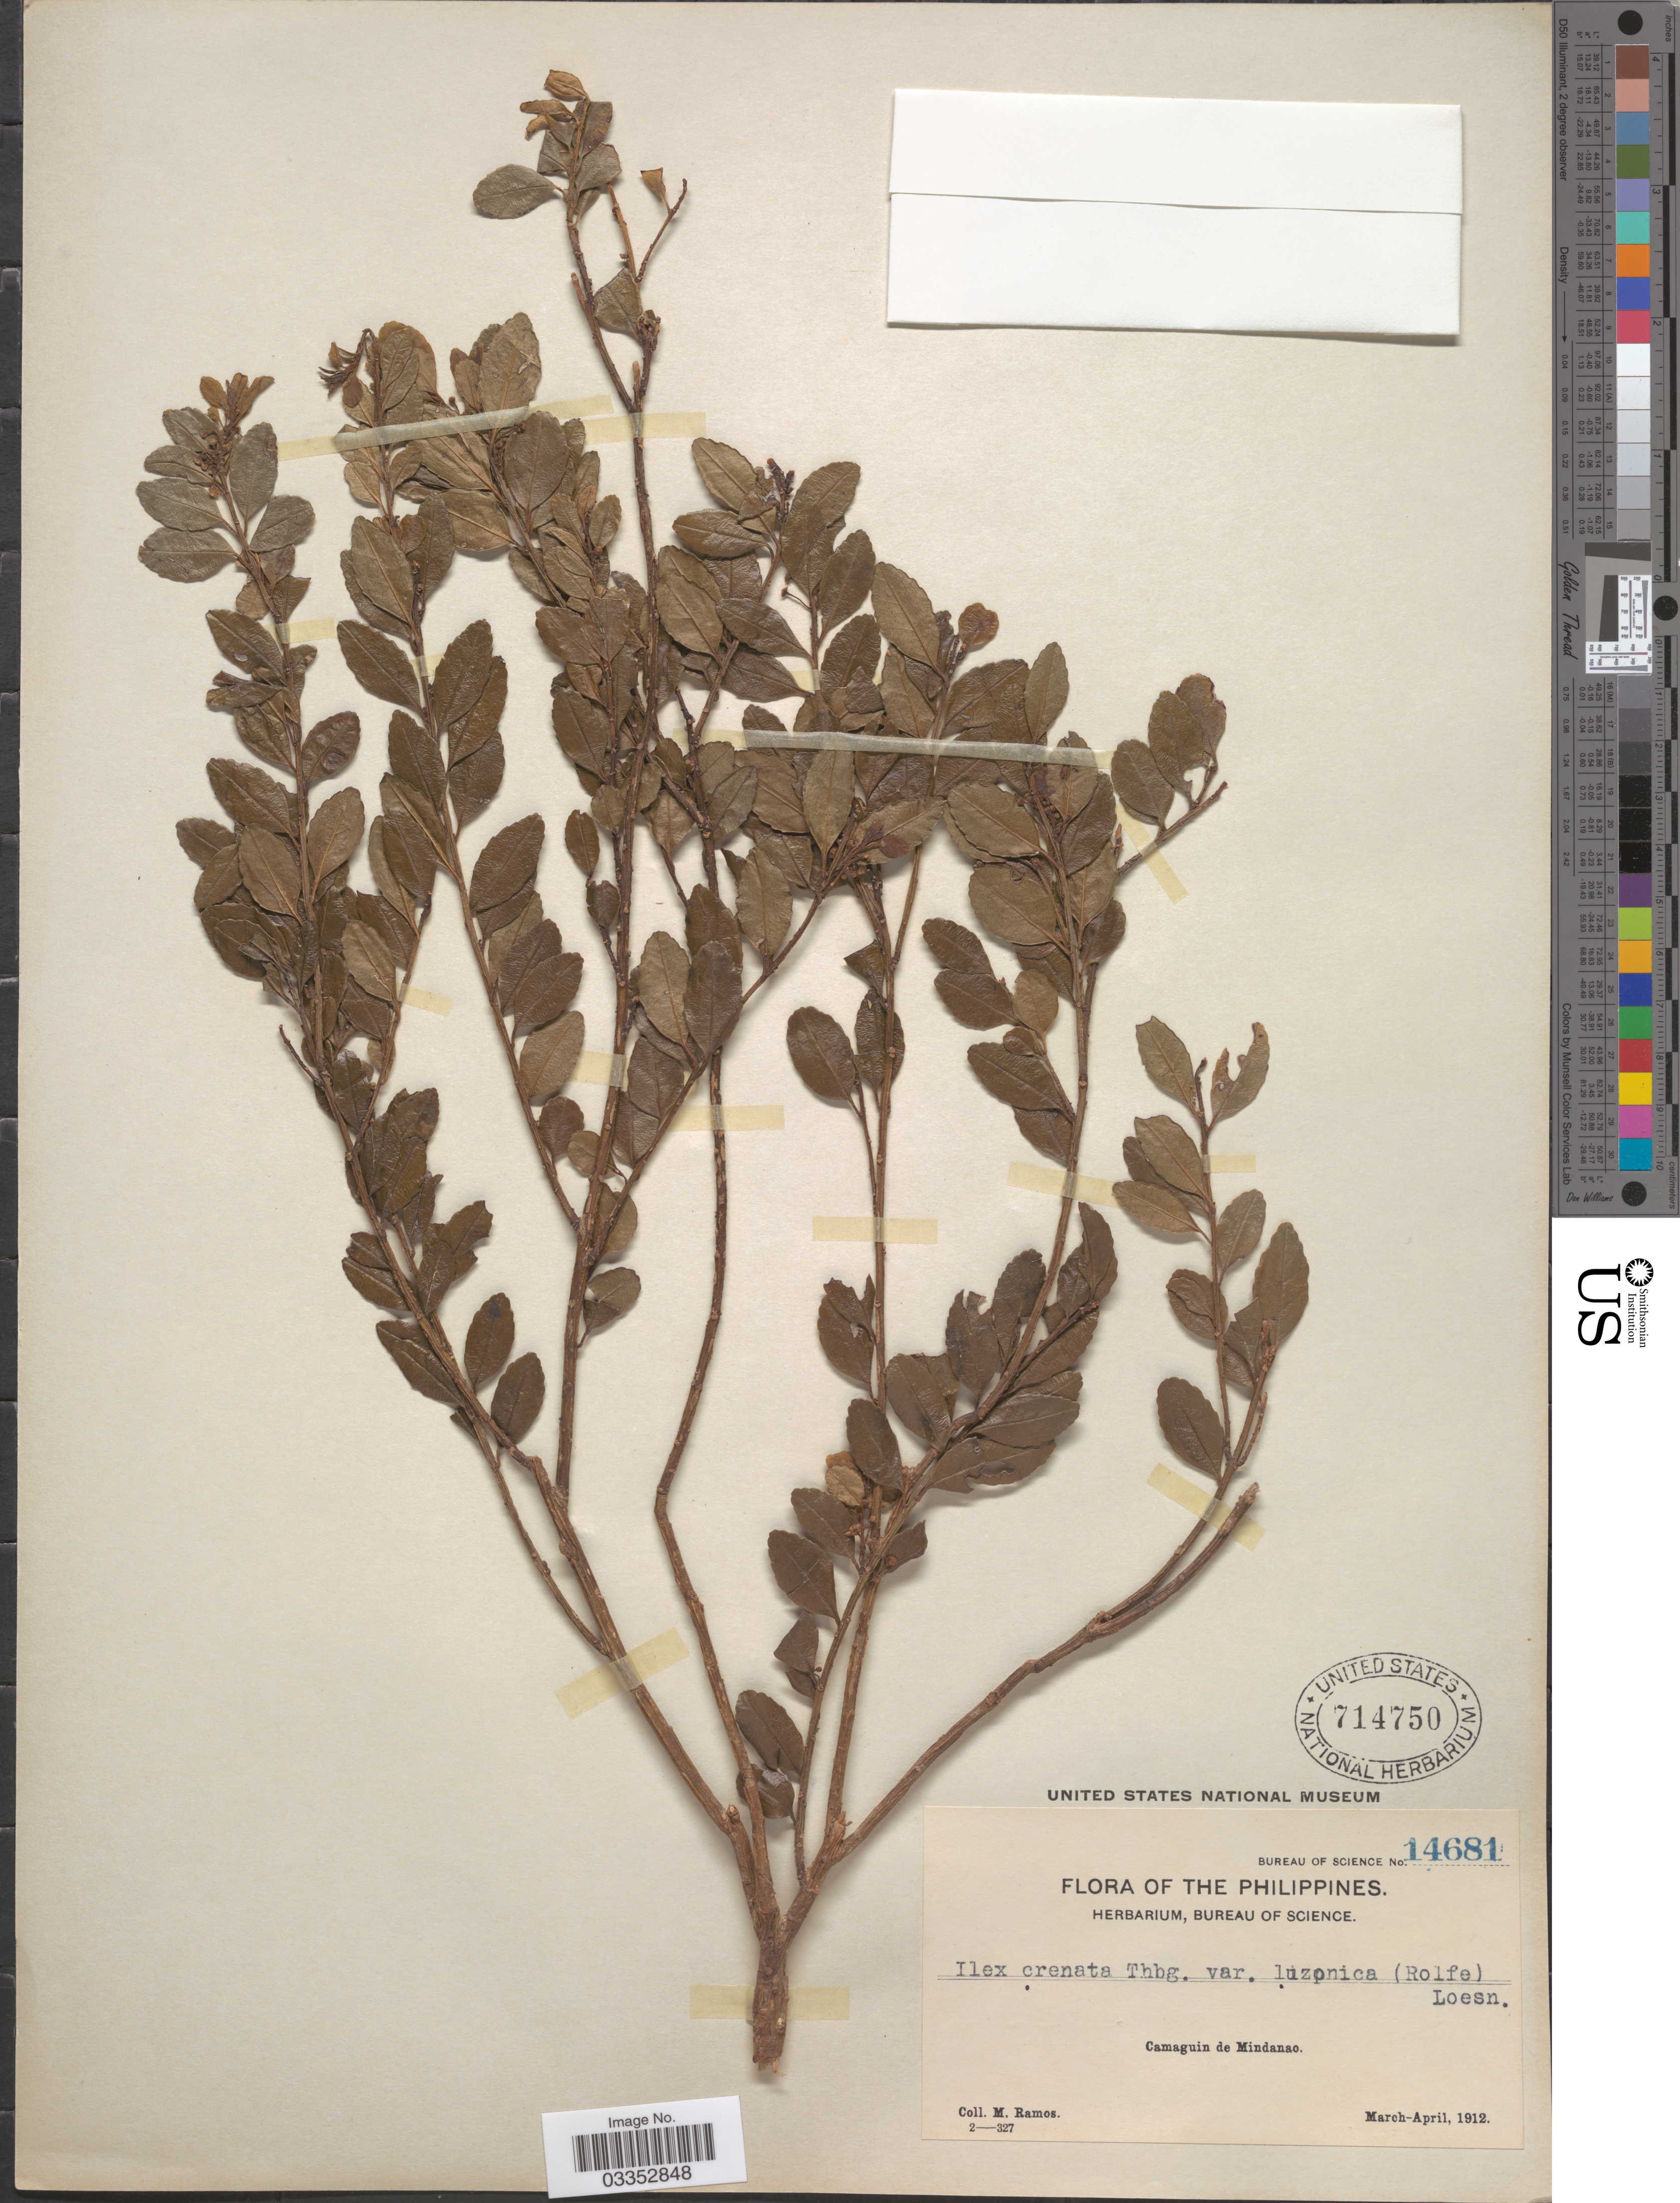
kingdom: Plantae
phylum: Tracheophyta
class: Magnoliopsida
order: Aquifoliales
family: Aquifoliaceae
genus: Ilex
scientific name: Ilex crenata var. luzonica (Rolfe) Loes. ined.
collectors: M. Ramos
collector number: Bureau of Science 14681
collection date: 1912-03/1912-04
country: Philippines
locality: Camaguin de Mindanao.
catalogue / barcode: US 714750